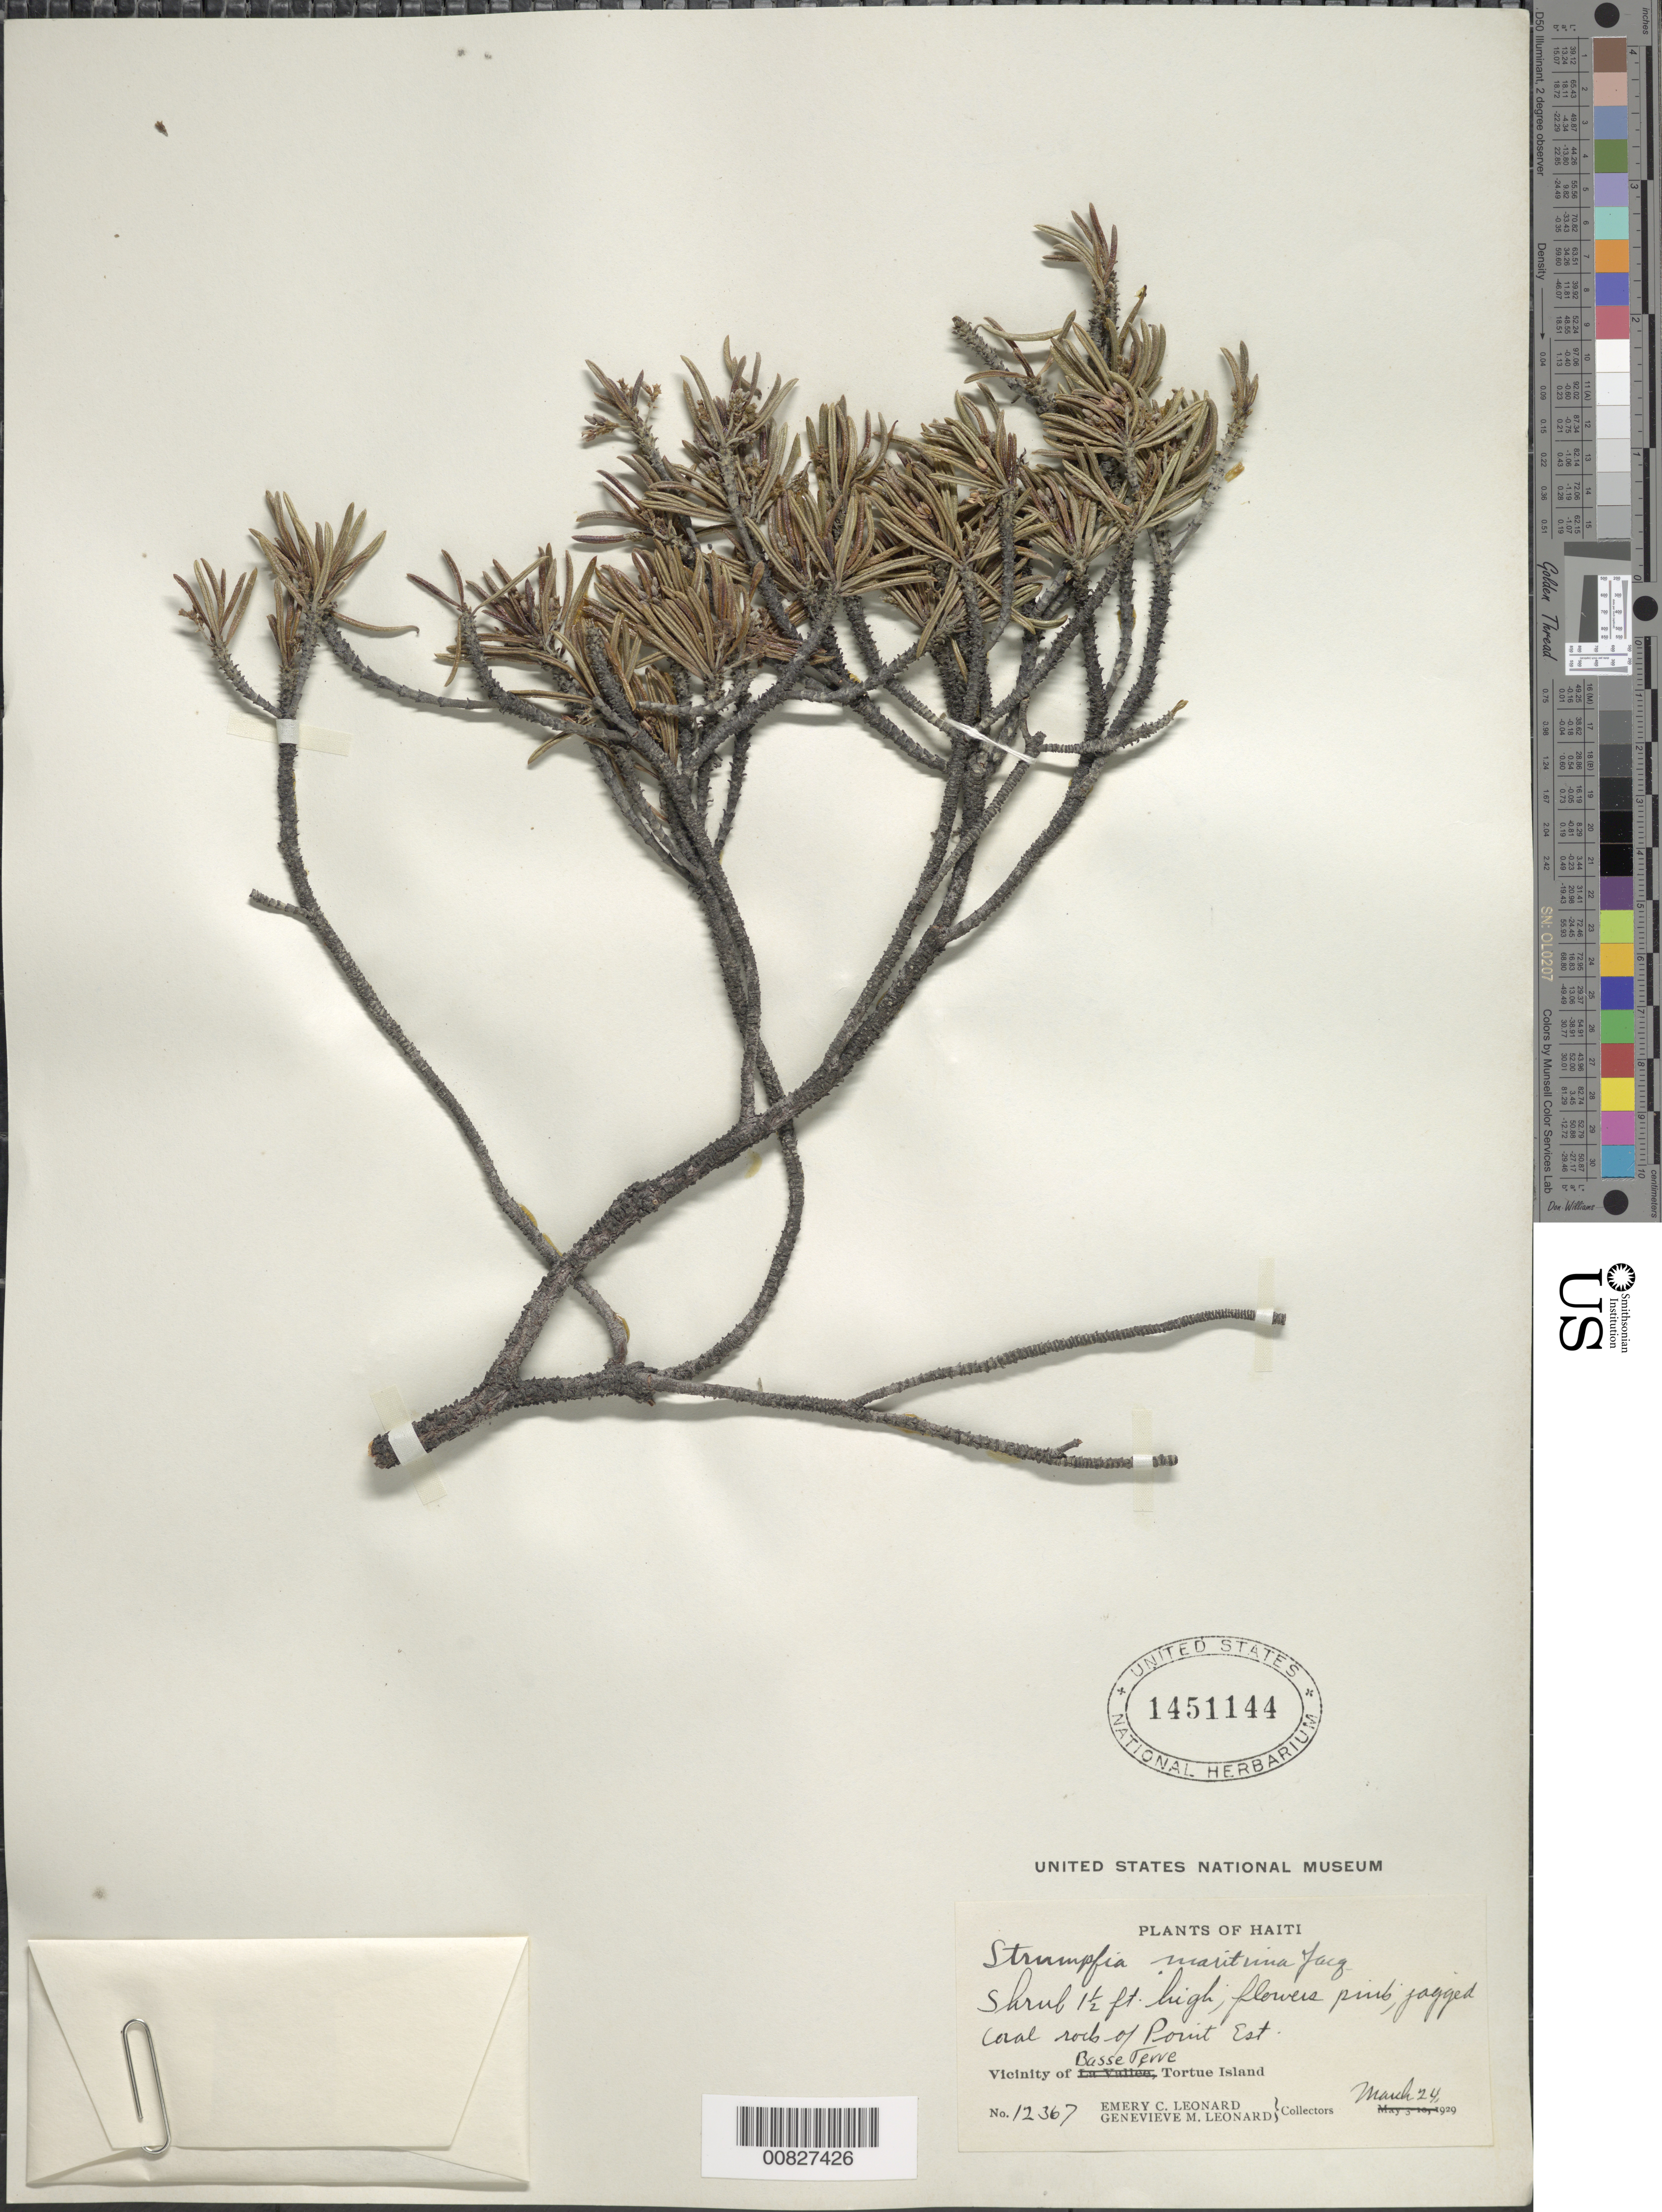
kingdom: Plantae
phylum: Tracheophyta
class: Magnoliopsida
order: Gentianales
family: Rubiaceae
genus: Strumpfia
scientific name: Strumpfia maritima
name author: Jacq.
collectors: E. C. Leonard & G. M. Leonard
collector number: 12367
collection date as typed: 24 Mar 1929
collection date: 1929-03-24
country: Haiti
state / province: Nord-Ouest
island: Île de la Tortue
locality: Vicinity of Basse Terre, Point Est.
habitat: jagged coral rocks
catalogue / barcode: US 1451144